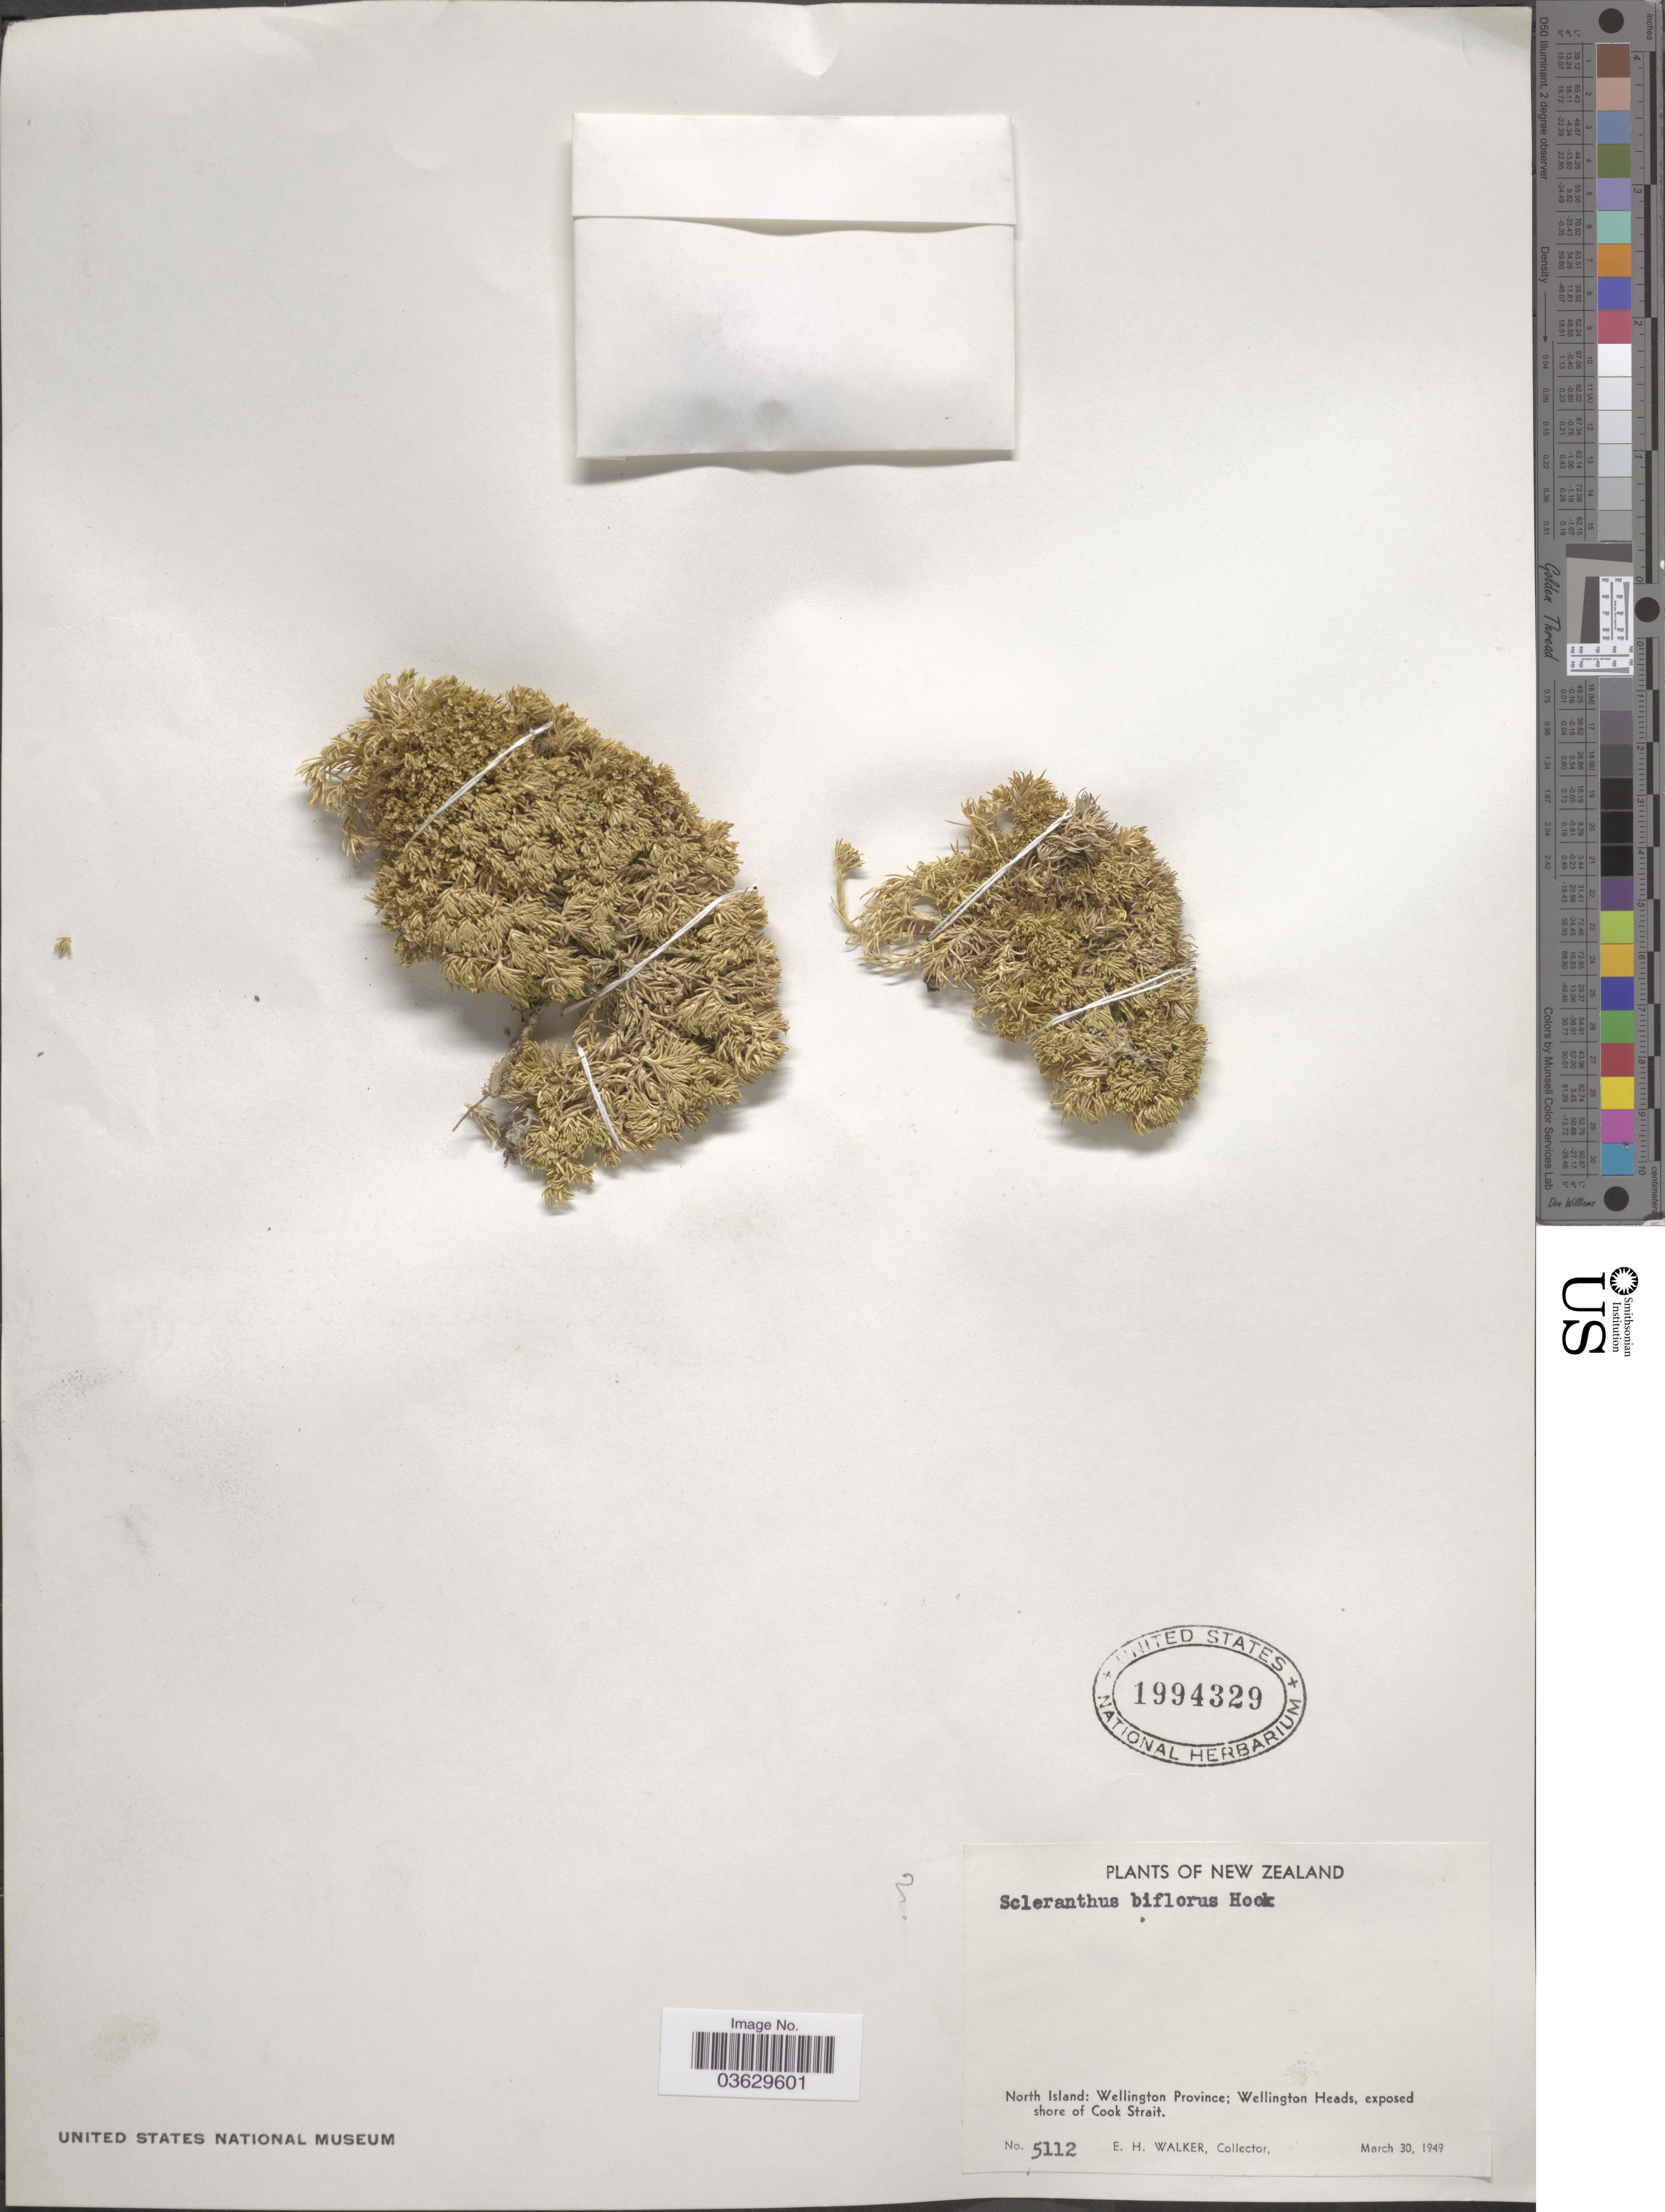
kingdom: Plantae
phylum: Tracheophyta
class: Magnoliopsida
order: Caryophyllales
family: Caryophyllaceae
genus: Scleranthus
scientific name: Scleranthus biflorus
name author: Hook. f.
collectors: E. H. Walker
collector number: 5112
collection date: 1949-03-30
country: New Zealand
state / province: Wellington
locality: North Island: Wellington Heads, exposed shore of Cook Strait.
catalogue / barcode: US 1994329